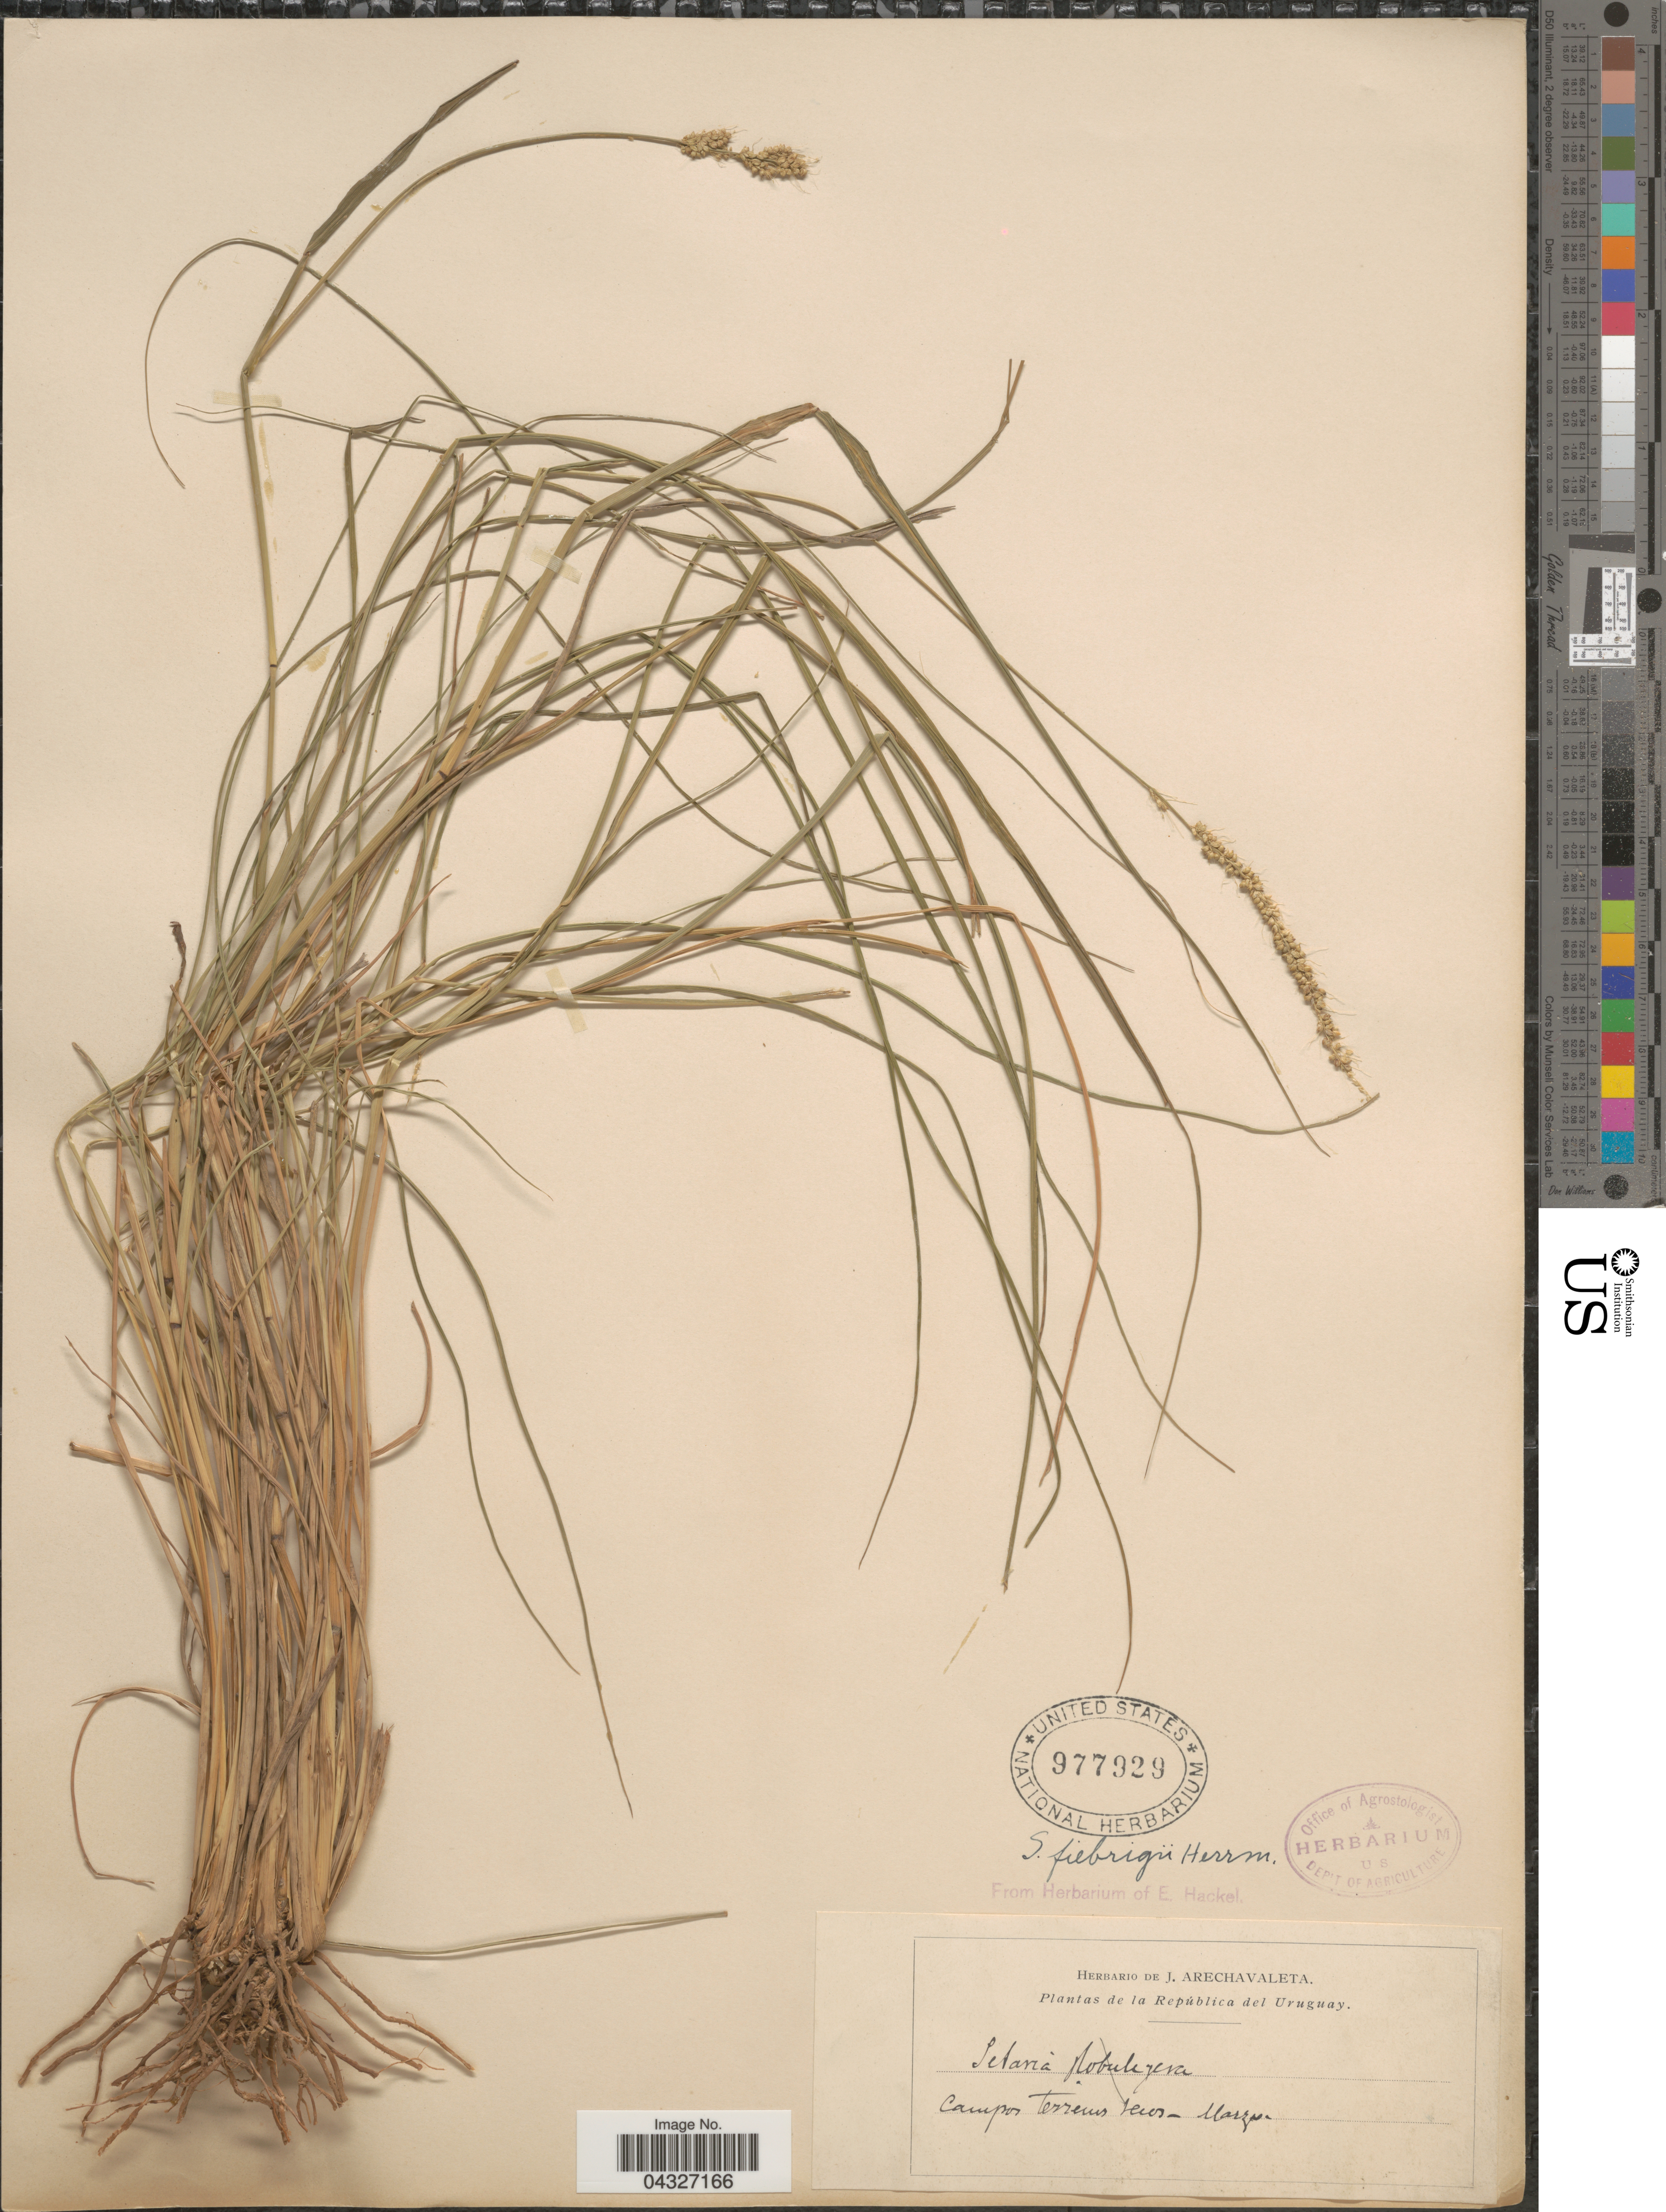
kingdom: Plantae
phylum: Tracheophyta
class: Liliopsida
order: Poales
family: Poaceae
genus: Setaria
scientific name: Setaria fiebrigii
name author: R.A.W. Herrm.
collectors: ex herb. de J. Arechavaleta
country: Uruguay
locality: Campos terrenos secos.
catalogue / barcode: US 977929